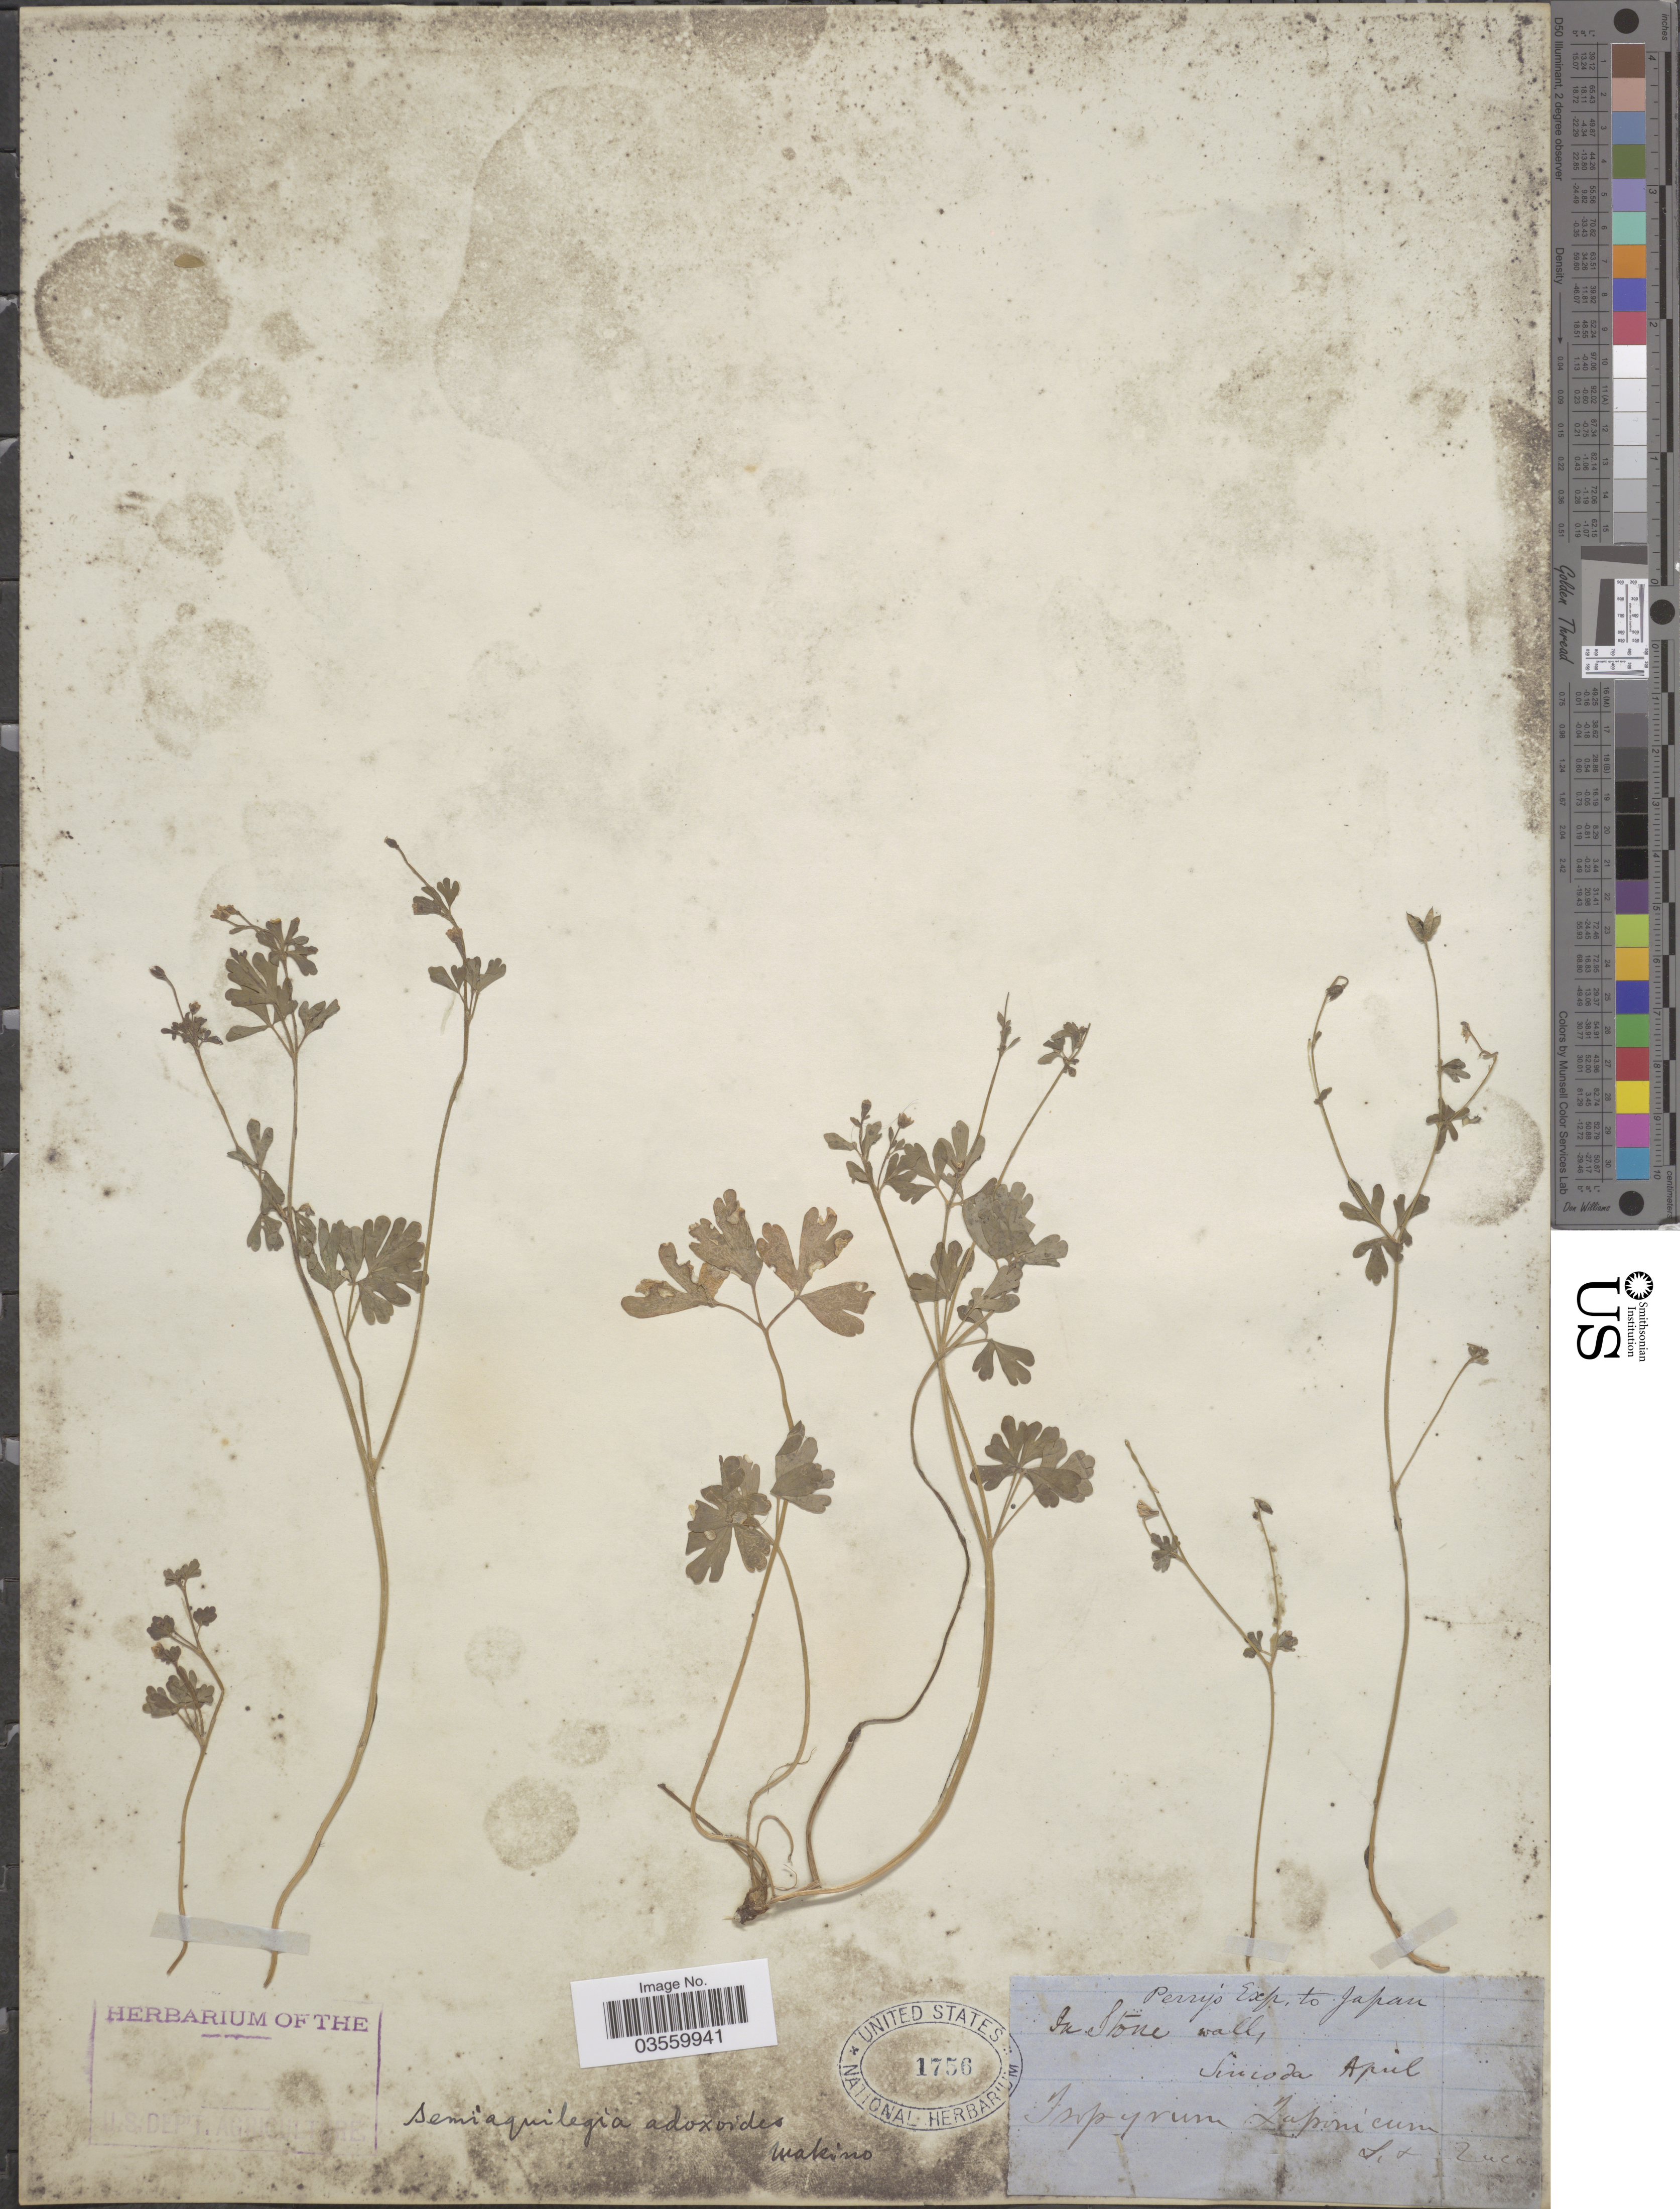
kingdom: Plantae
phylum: Tracheophyta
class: Magnoliopsida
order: Ranunculales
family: Ranunculaceae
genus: Semiaquilegia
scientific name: Semiaquilegia adoxoides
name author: (DC.) Makino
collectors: -- Perry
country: Japan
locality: Simoda.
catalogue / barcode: US 1756